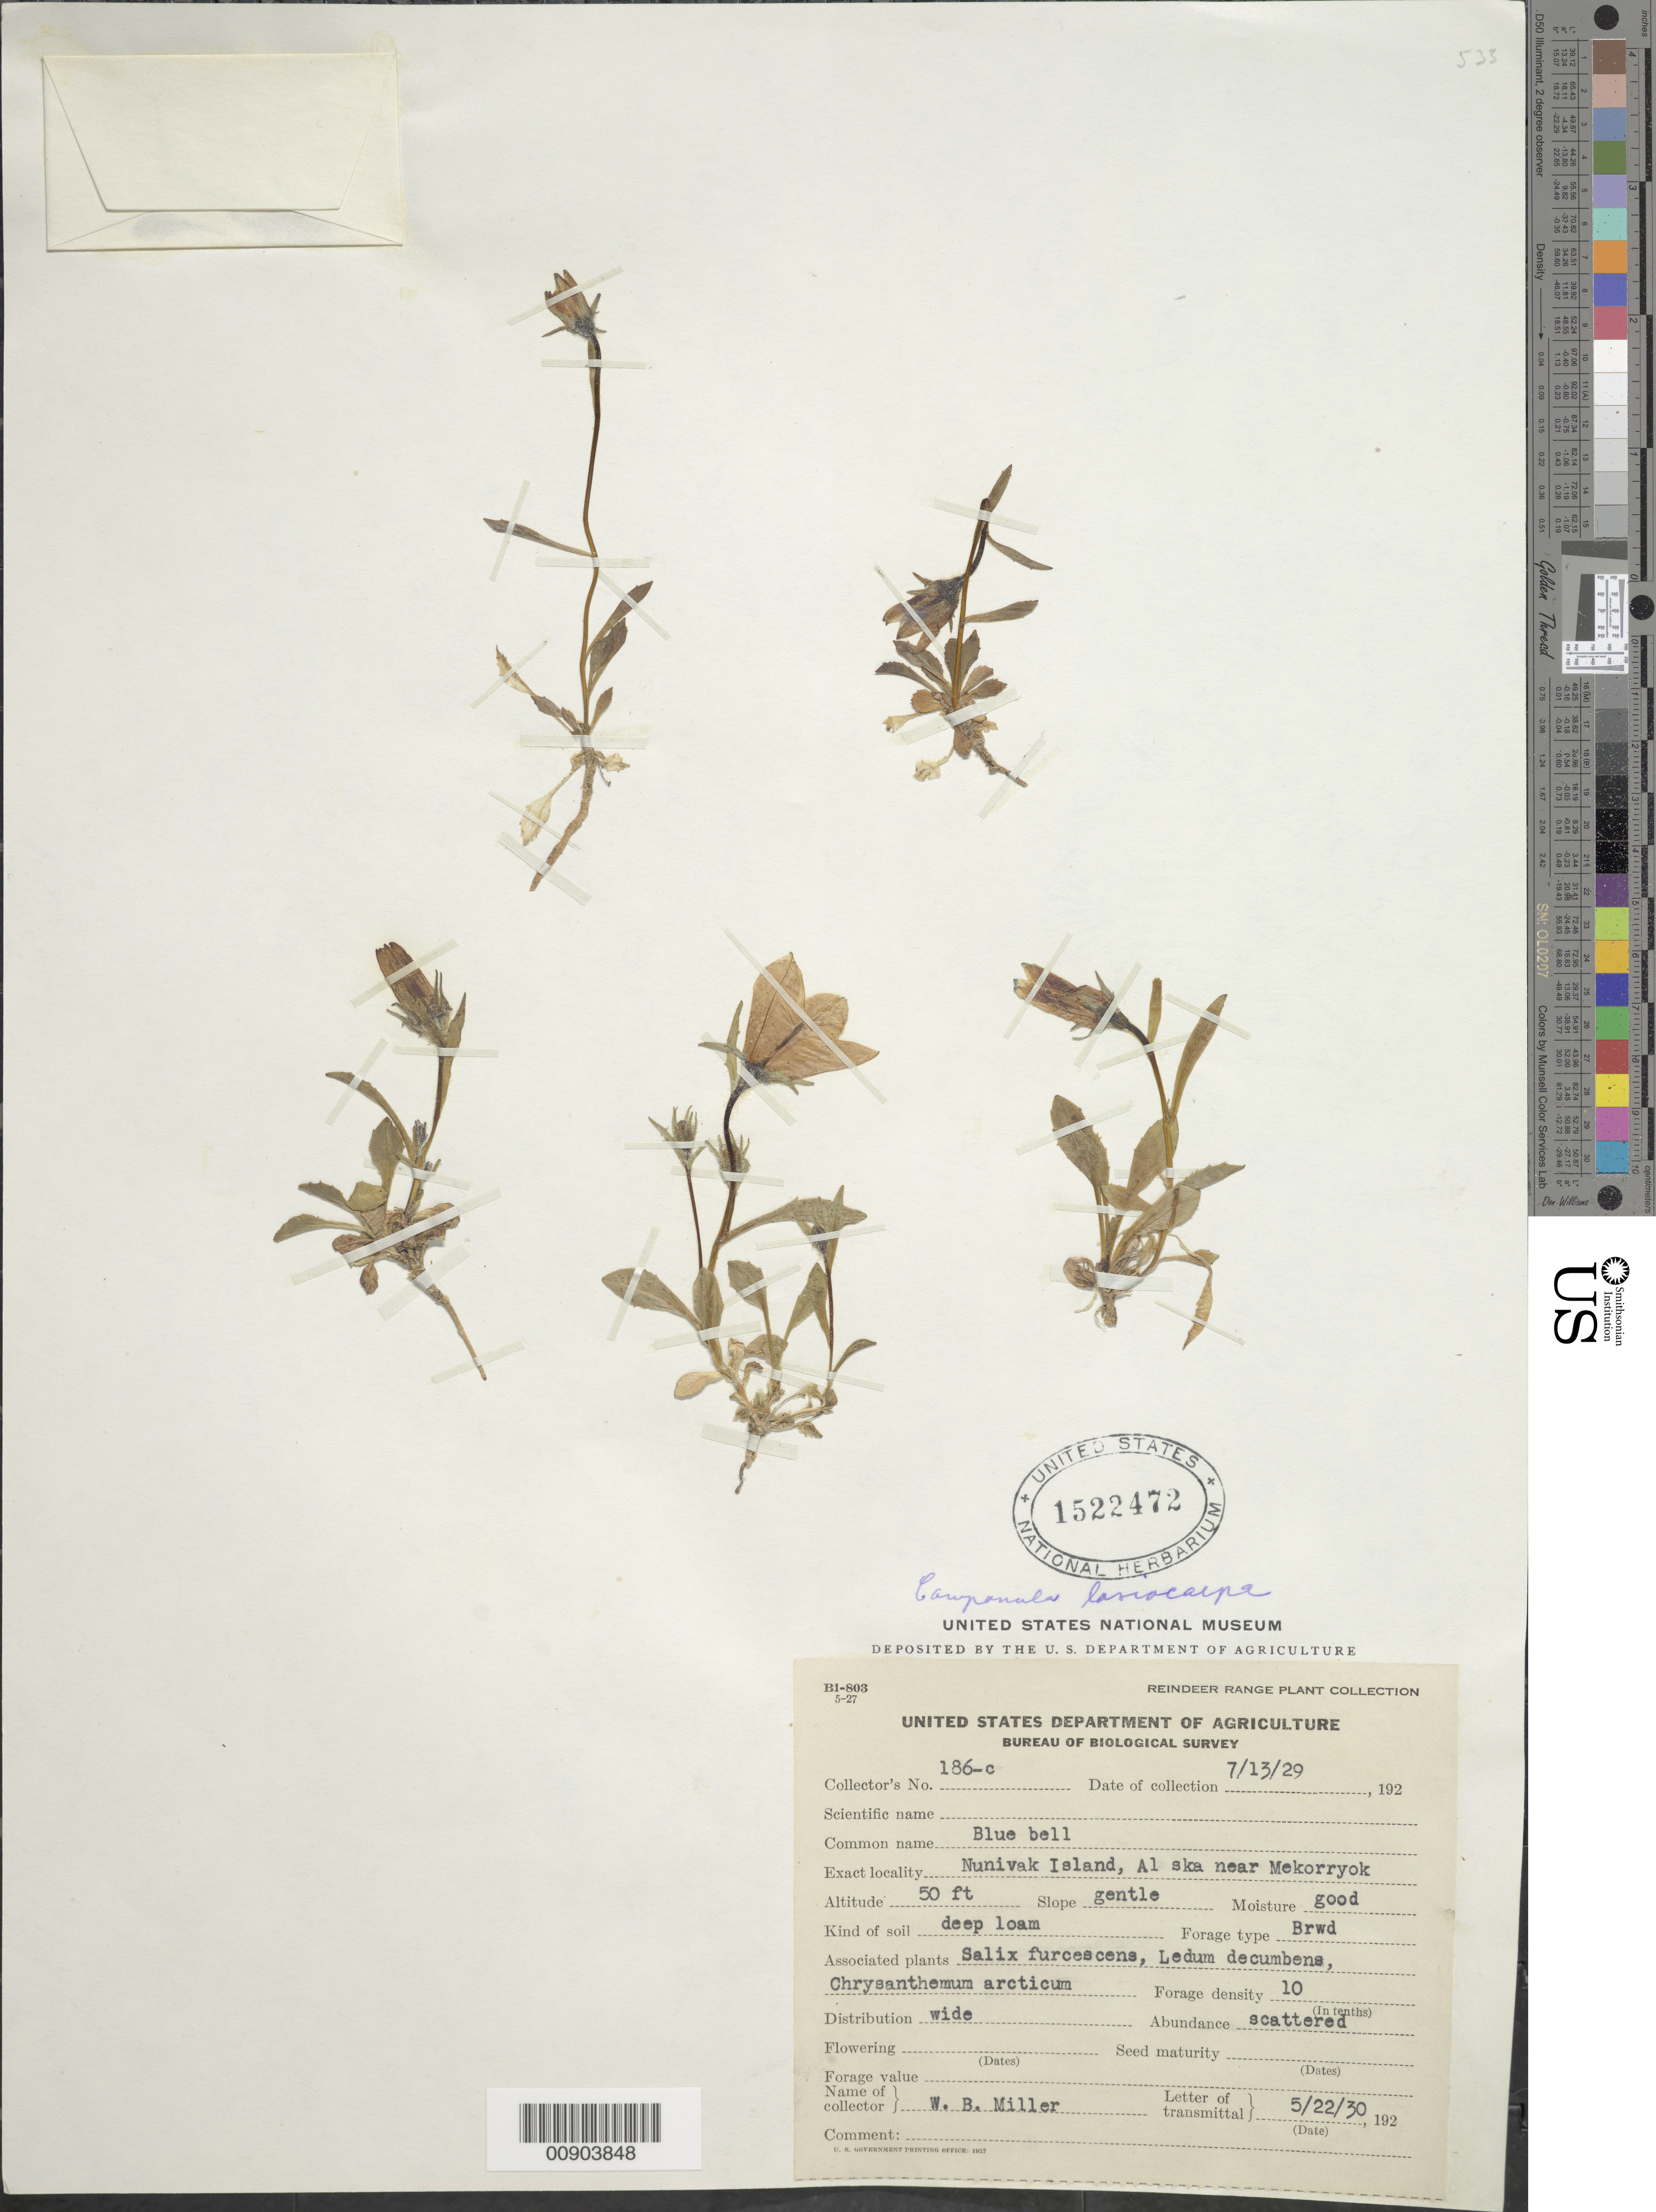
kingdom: Plantae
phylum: Tracheophyta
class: Magnoliopsida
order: Asterales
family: Campanulaceae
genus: Campanula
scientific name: Campanula lasiocarpa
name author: Cham.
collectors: W. Miller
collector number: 186-c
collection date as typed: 5/22/30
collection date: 1930-05-22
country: United States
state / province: Alaska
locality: Nunivak Island, near Mekorryok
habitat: Gentle slope; deep loam; broad wood.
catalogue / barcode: US 1522472